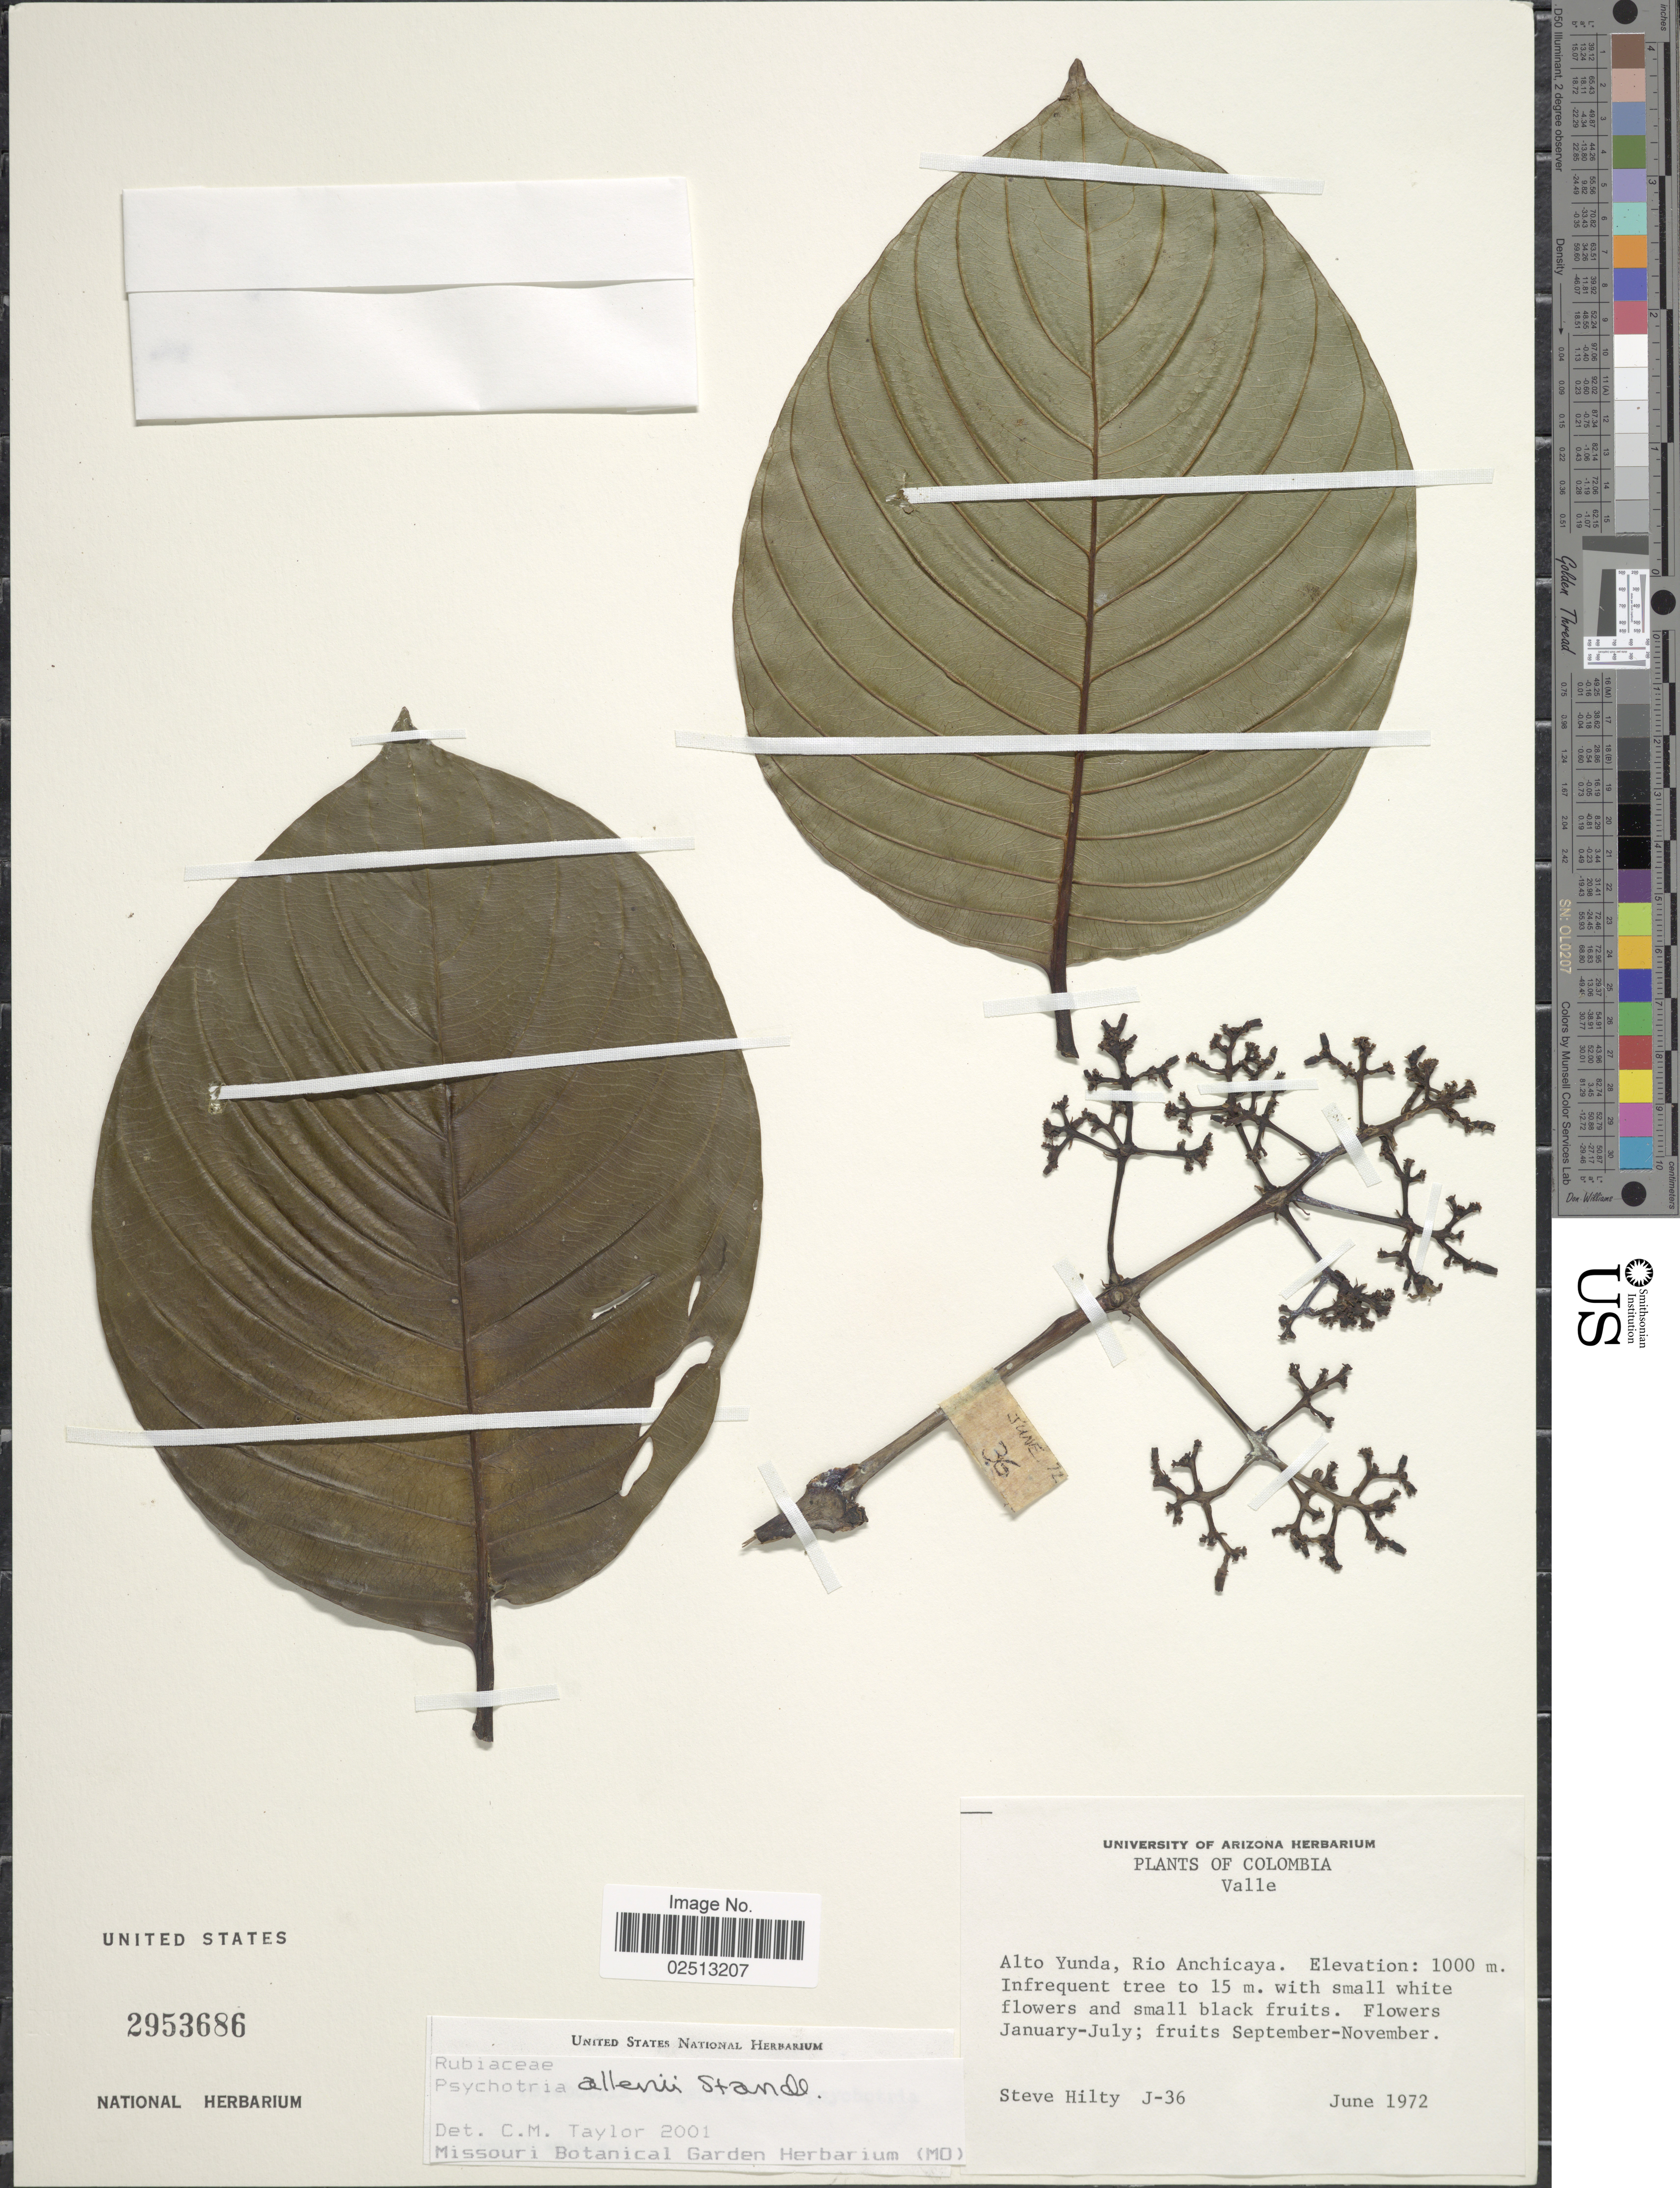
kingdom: Plantae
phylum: Tracheophyta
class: Magnoliopsida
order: Gentianales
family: Rubiaceae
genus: Psychotria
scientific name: Psychotria allenii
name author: Standl. in Woodson & Schery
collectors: S. Hilty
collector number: J-36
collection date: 1972-06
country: Colombia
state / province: Valle del Cauca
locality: Alto Yunda, Rio Anchicaya, Valle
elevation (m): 1000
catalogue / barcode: US 2953686